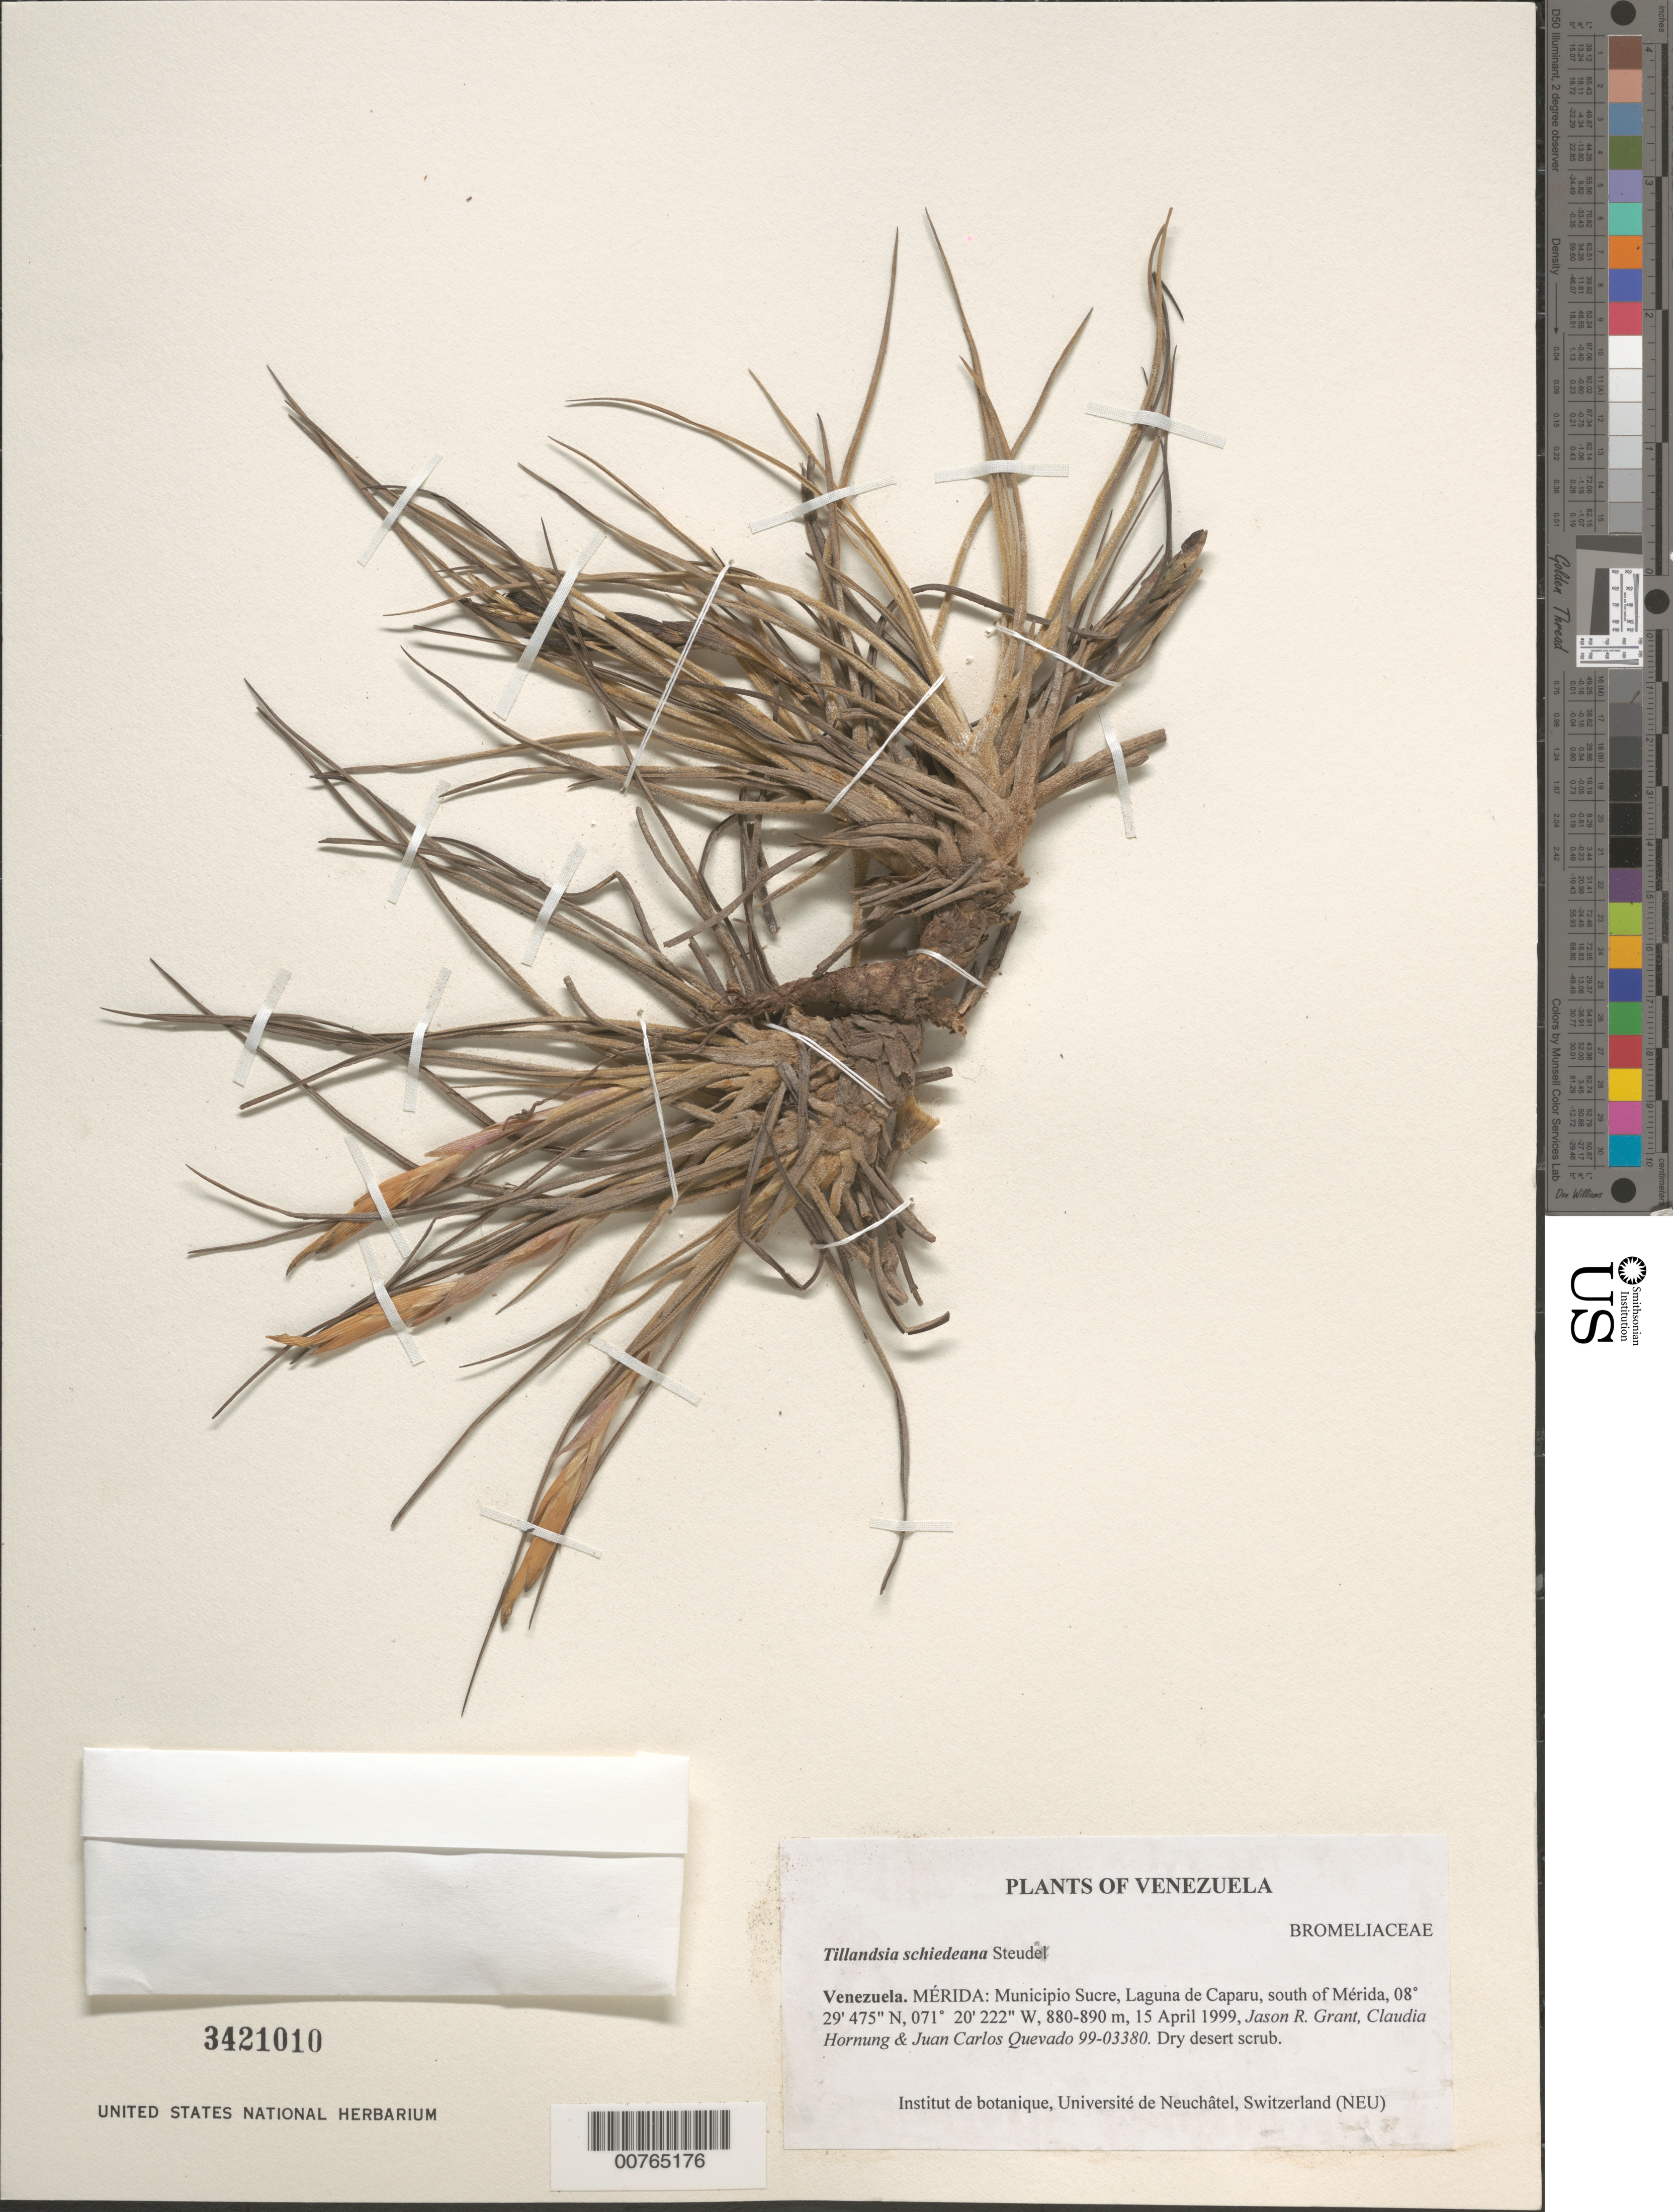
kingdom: Plantae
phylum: Tracheophyta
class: Liliopsida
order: Poales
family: Bromeliaceae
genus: Tillandsia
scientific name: Tillandsia balbisiana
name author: Schult. f.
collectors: J. R. Grant, C. Hornung & J. Quevado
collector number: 99-03381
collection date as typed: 15 Apr 1999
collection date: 1999-04-15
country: Venezuela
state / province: Mérida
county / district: Sucre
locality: Laguna de Caparu, S of Merida.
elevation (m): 880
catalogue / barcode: US 3421010